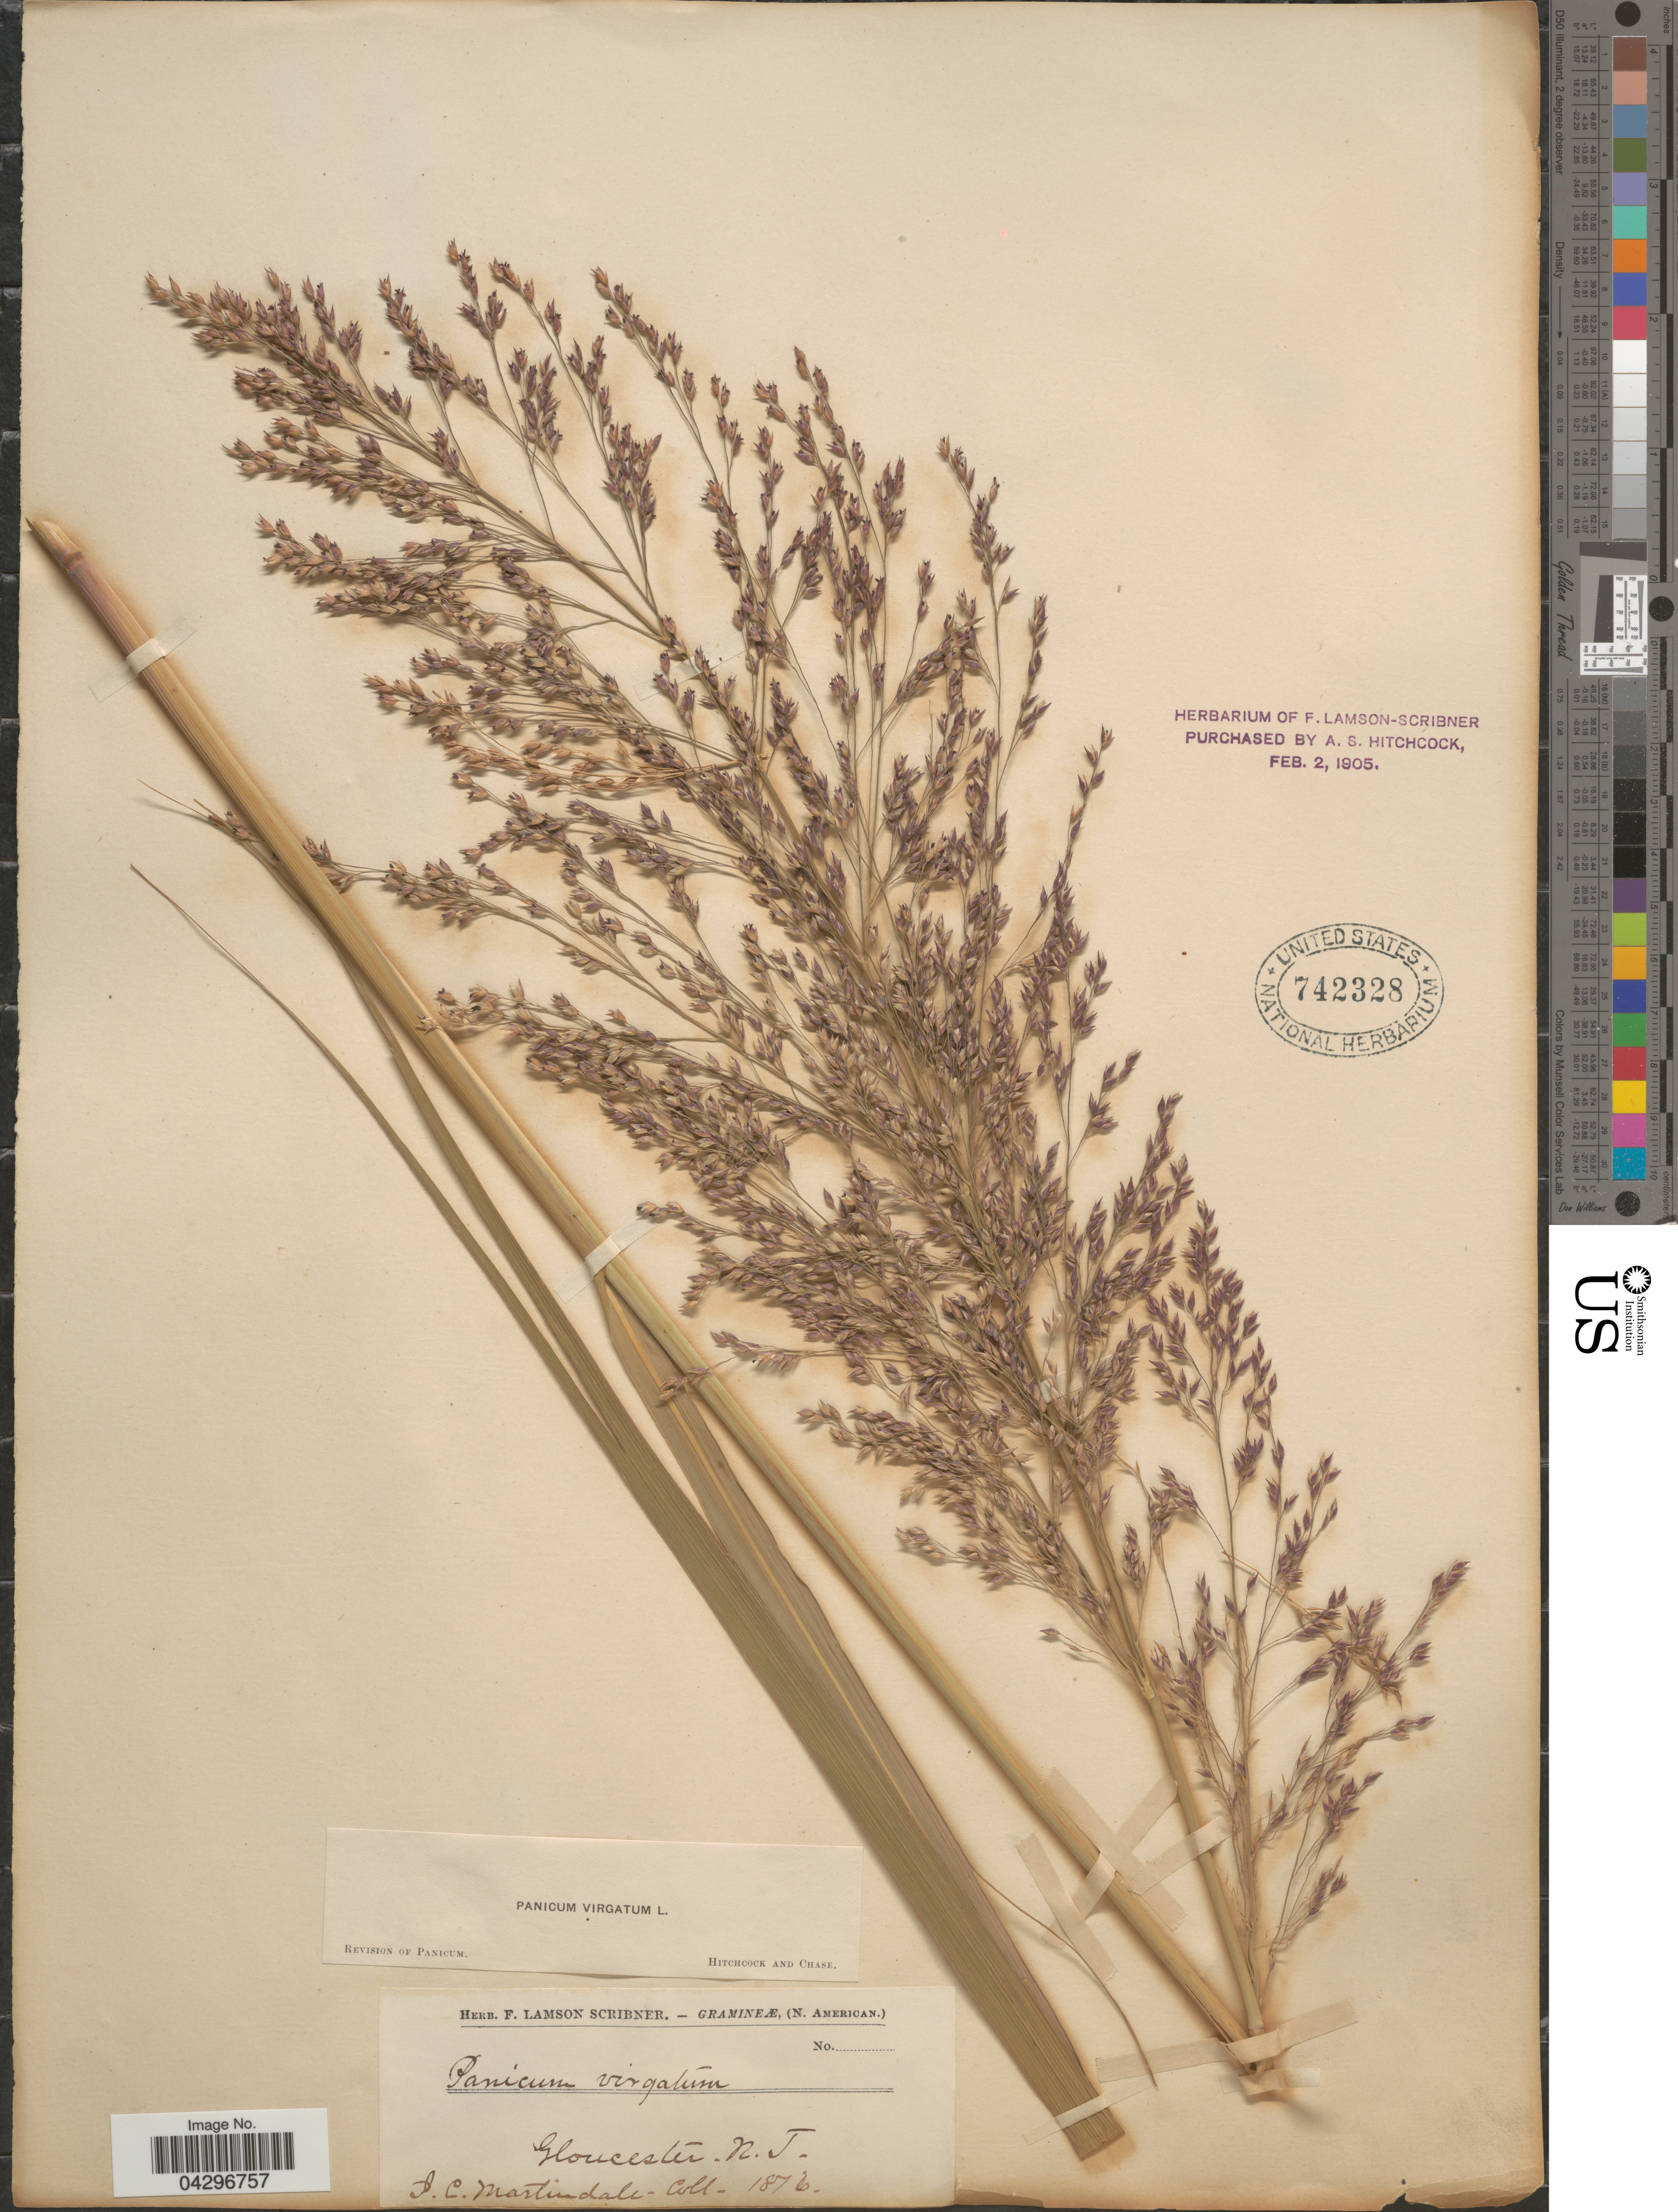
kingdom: Plantae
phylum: Tracheophyta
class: Liliopsida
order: Poales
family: Poaceae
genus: Panicum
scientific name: Panicum virgatum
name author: L.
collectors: J. Martindale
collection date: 1876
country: United States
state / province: New Jersey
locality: Gloucester.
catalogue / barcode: US 742328